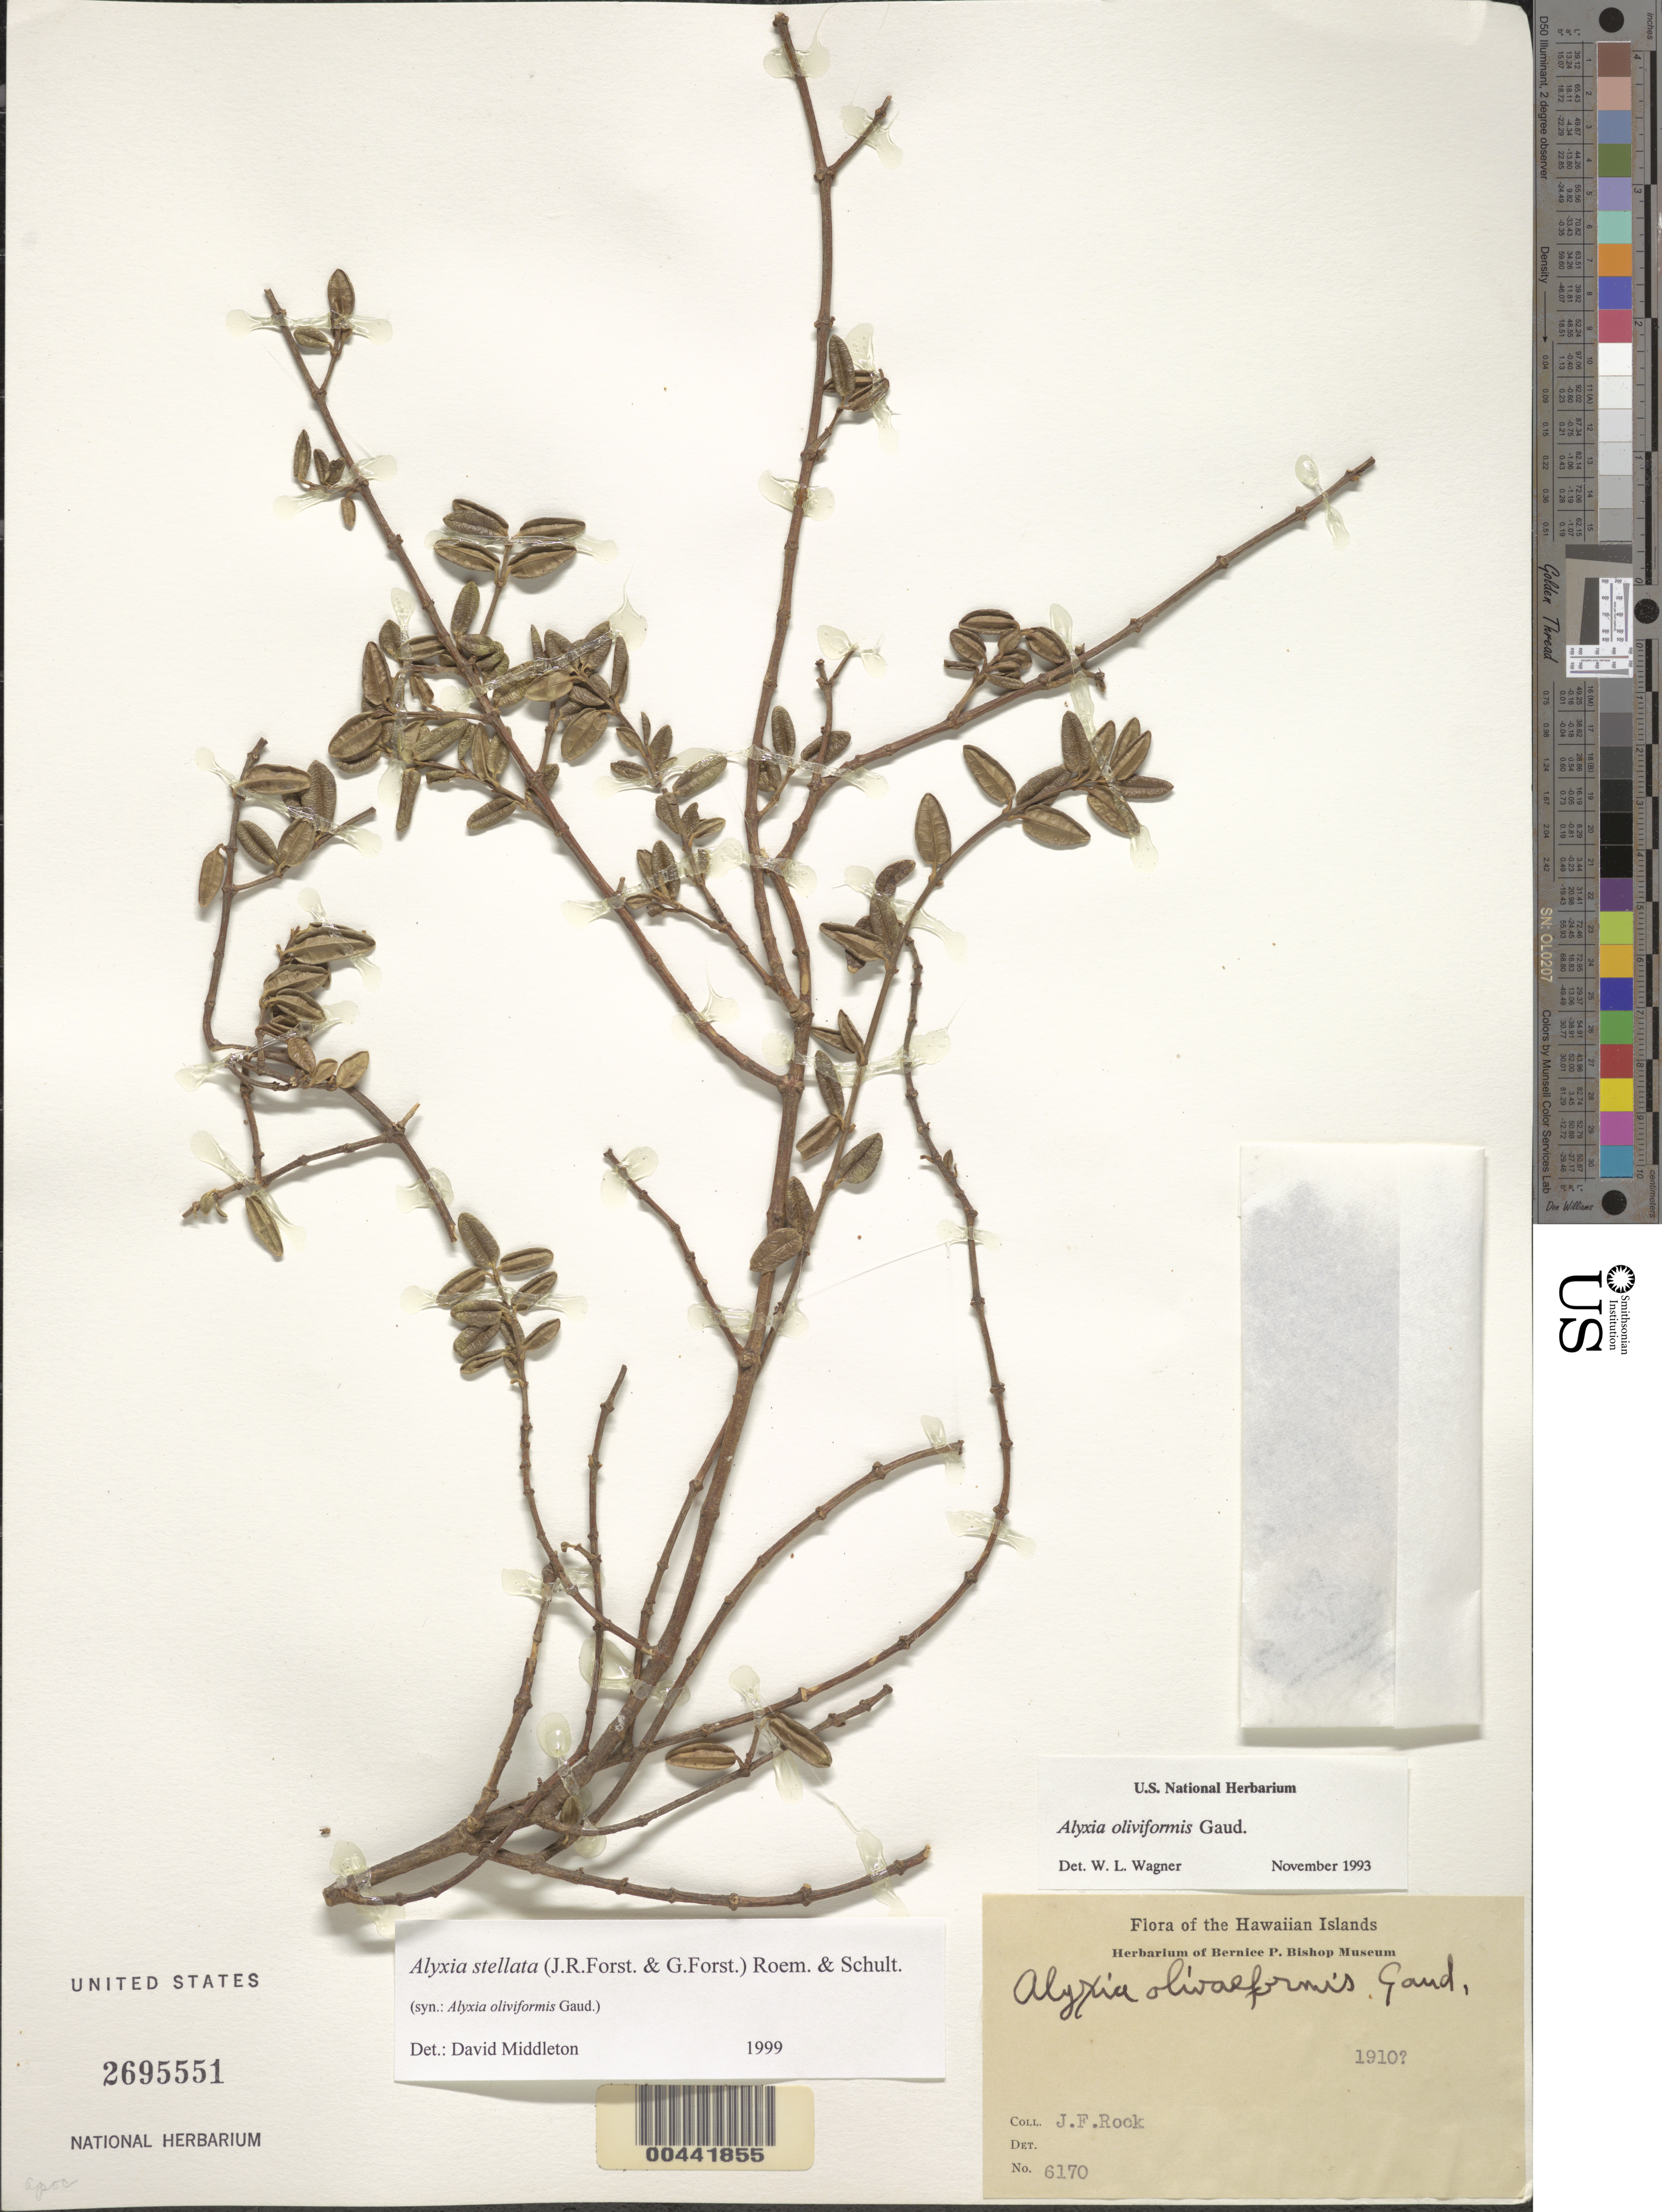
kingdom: Plantae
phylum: Tracheophyta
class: Magnoliopsida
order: Gentianales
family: Apocynaceae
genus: Alyxia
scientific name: Alyxia stellata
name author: (J.R. Forst. & G. Forst.) Roem. & Schult.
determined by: Middleton, D. J.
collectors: J. F. Rock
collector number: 6170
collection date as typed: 1910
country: United States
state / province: Hawaii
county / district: Hawaii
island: Hawaii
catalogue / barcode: US 2695551